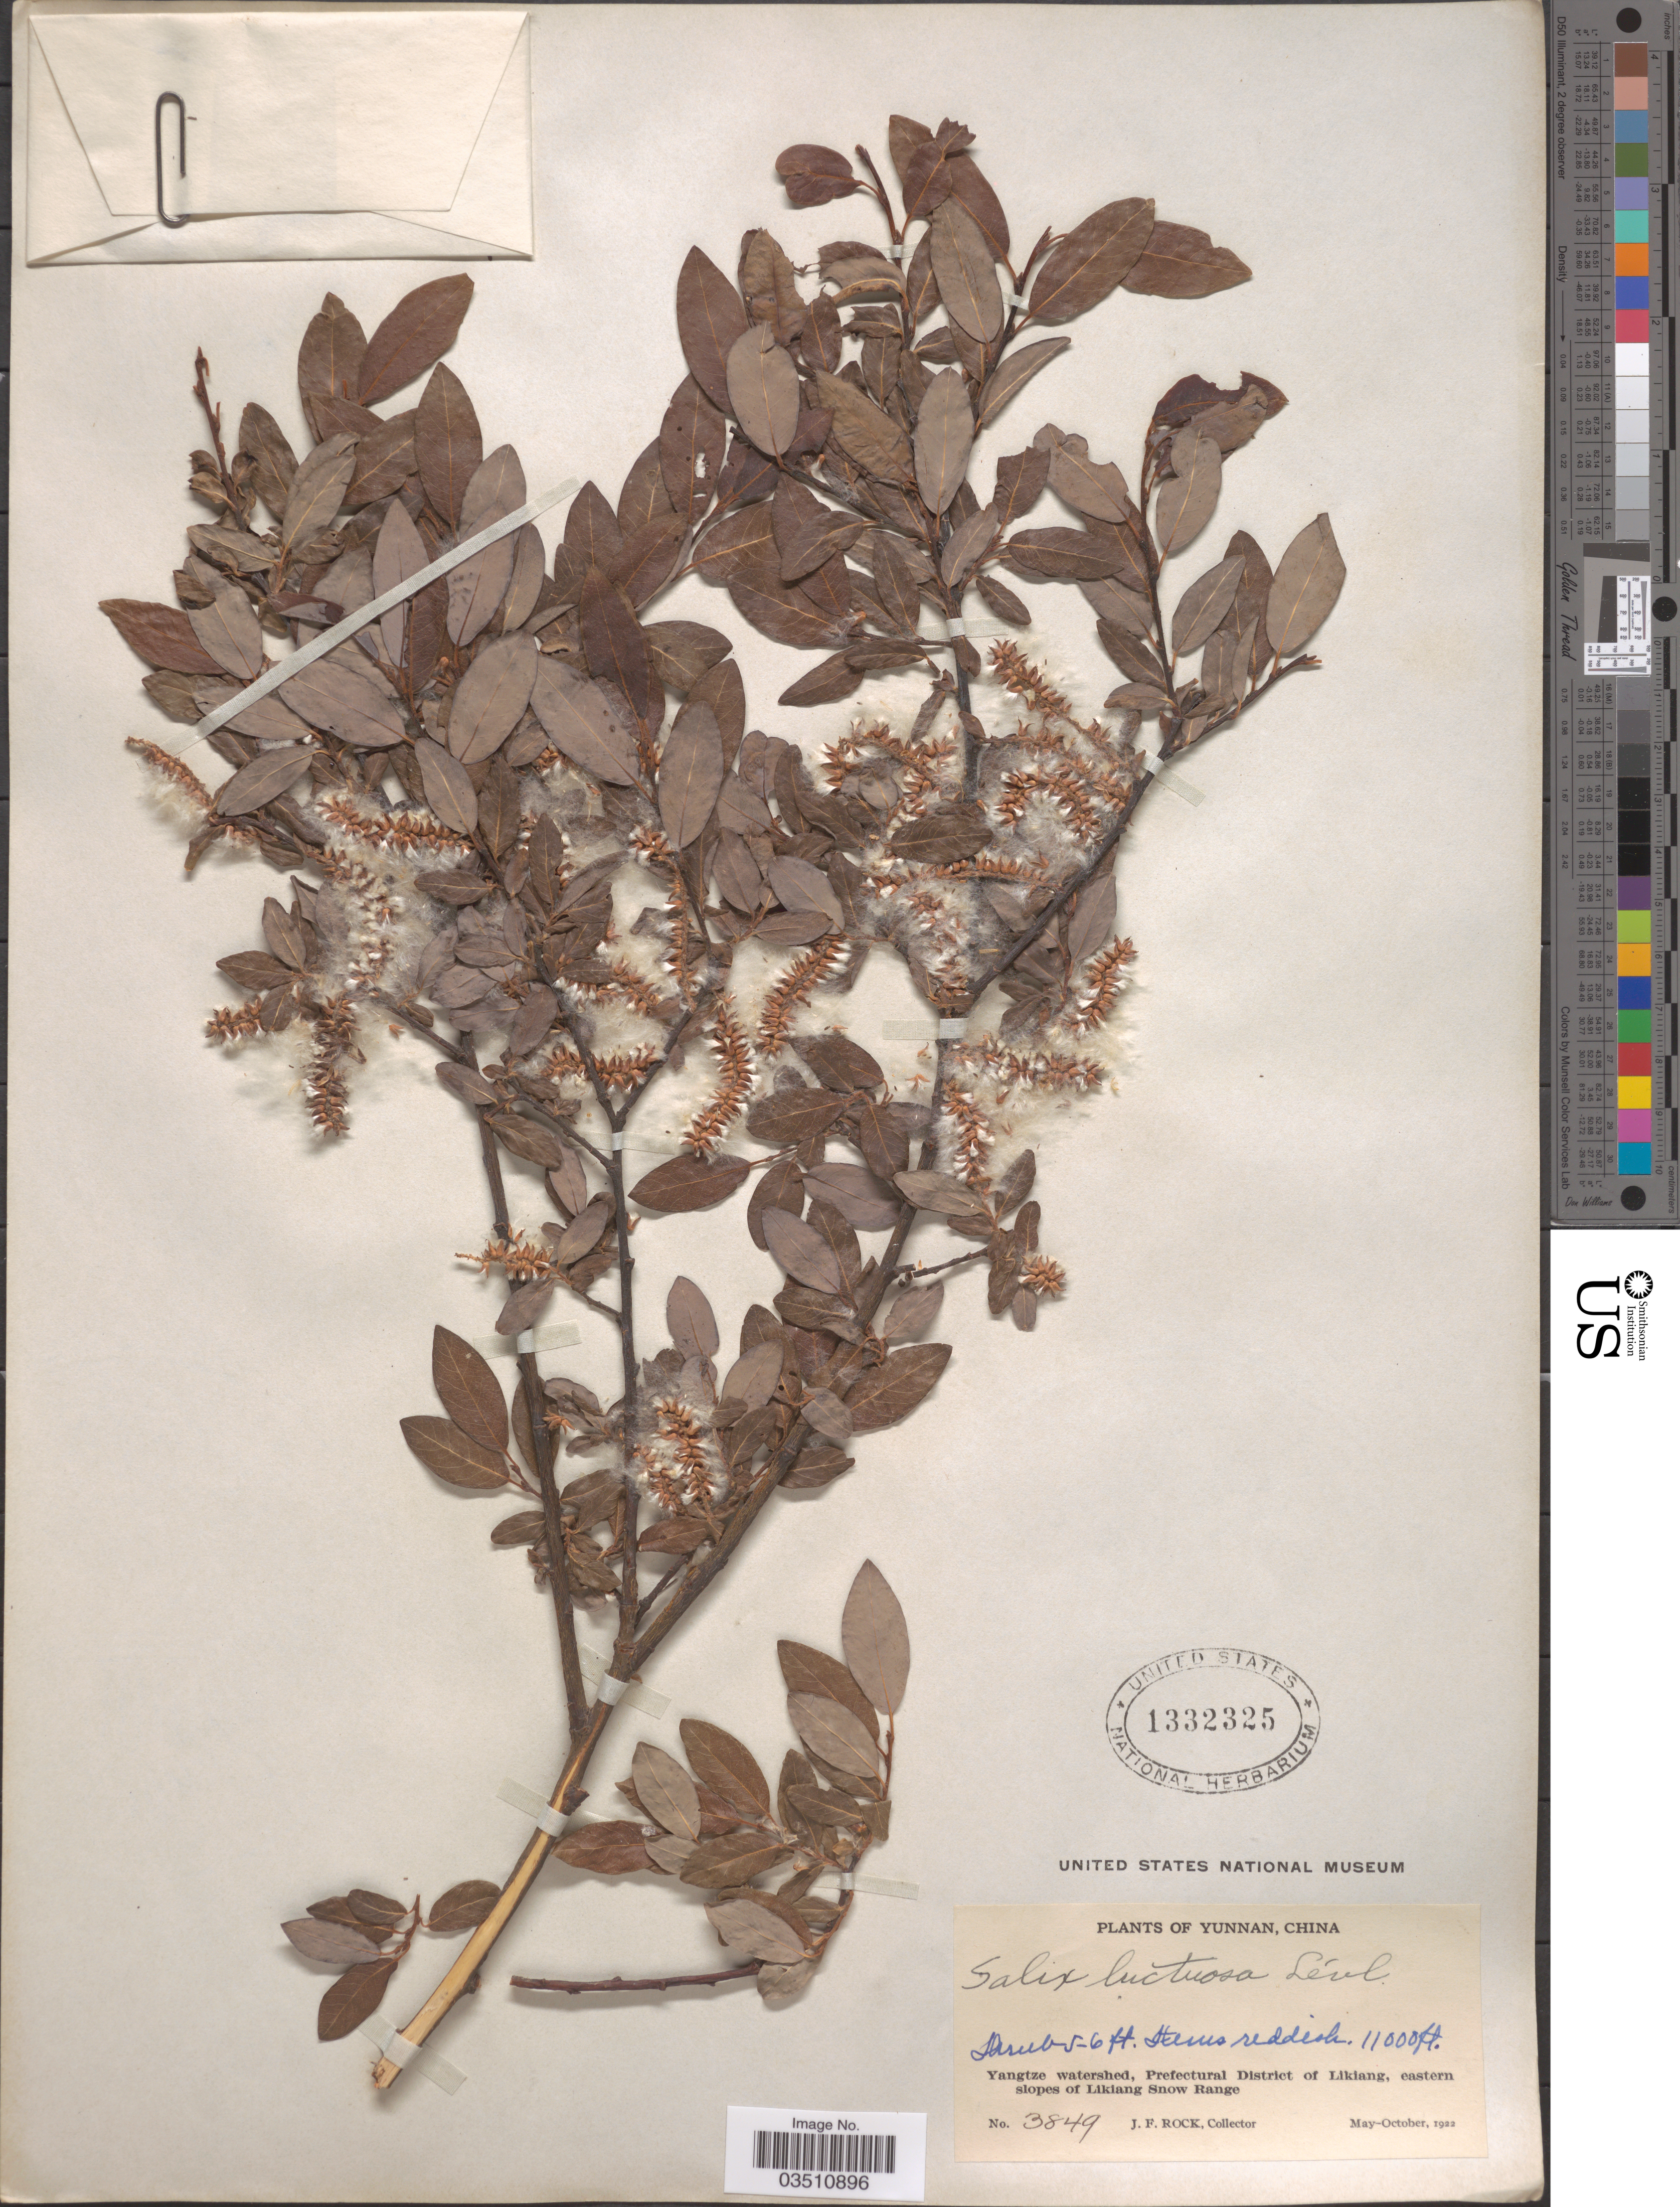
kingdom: Plantae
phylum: Tracheophyta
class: Magnoliopsida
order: Malpighiales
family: Salicaceae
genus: Salix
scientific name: Salix luctuosa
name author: H. Lév.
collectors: J. Rock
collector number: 3849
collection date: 1922-05/1922-10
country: China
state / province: Yunnan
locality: Yangtze watershed, Prefectural District of Likiang, eastern slopes of Likiang Snow Range.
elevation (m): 3353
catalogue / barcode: US 1332325